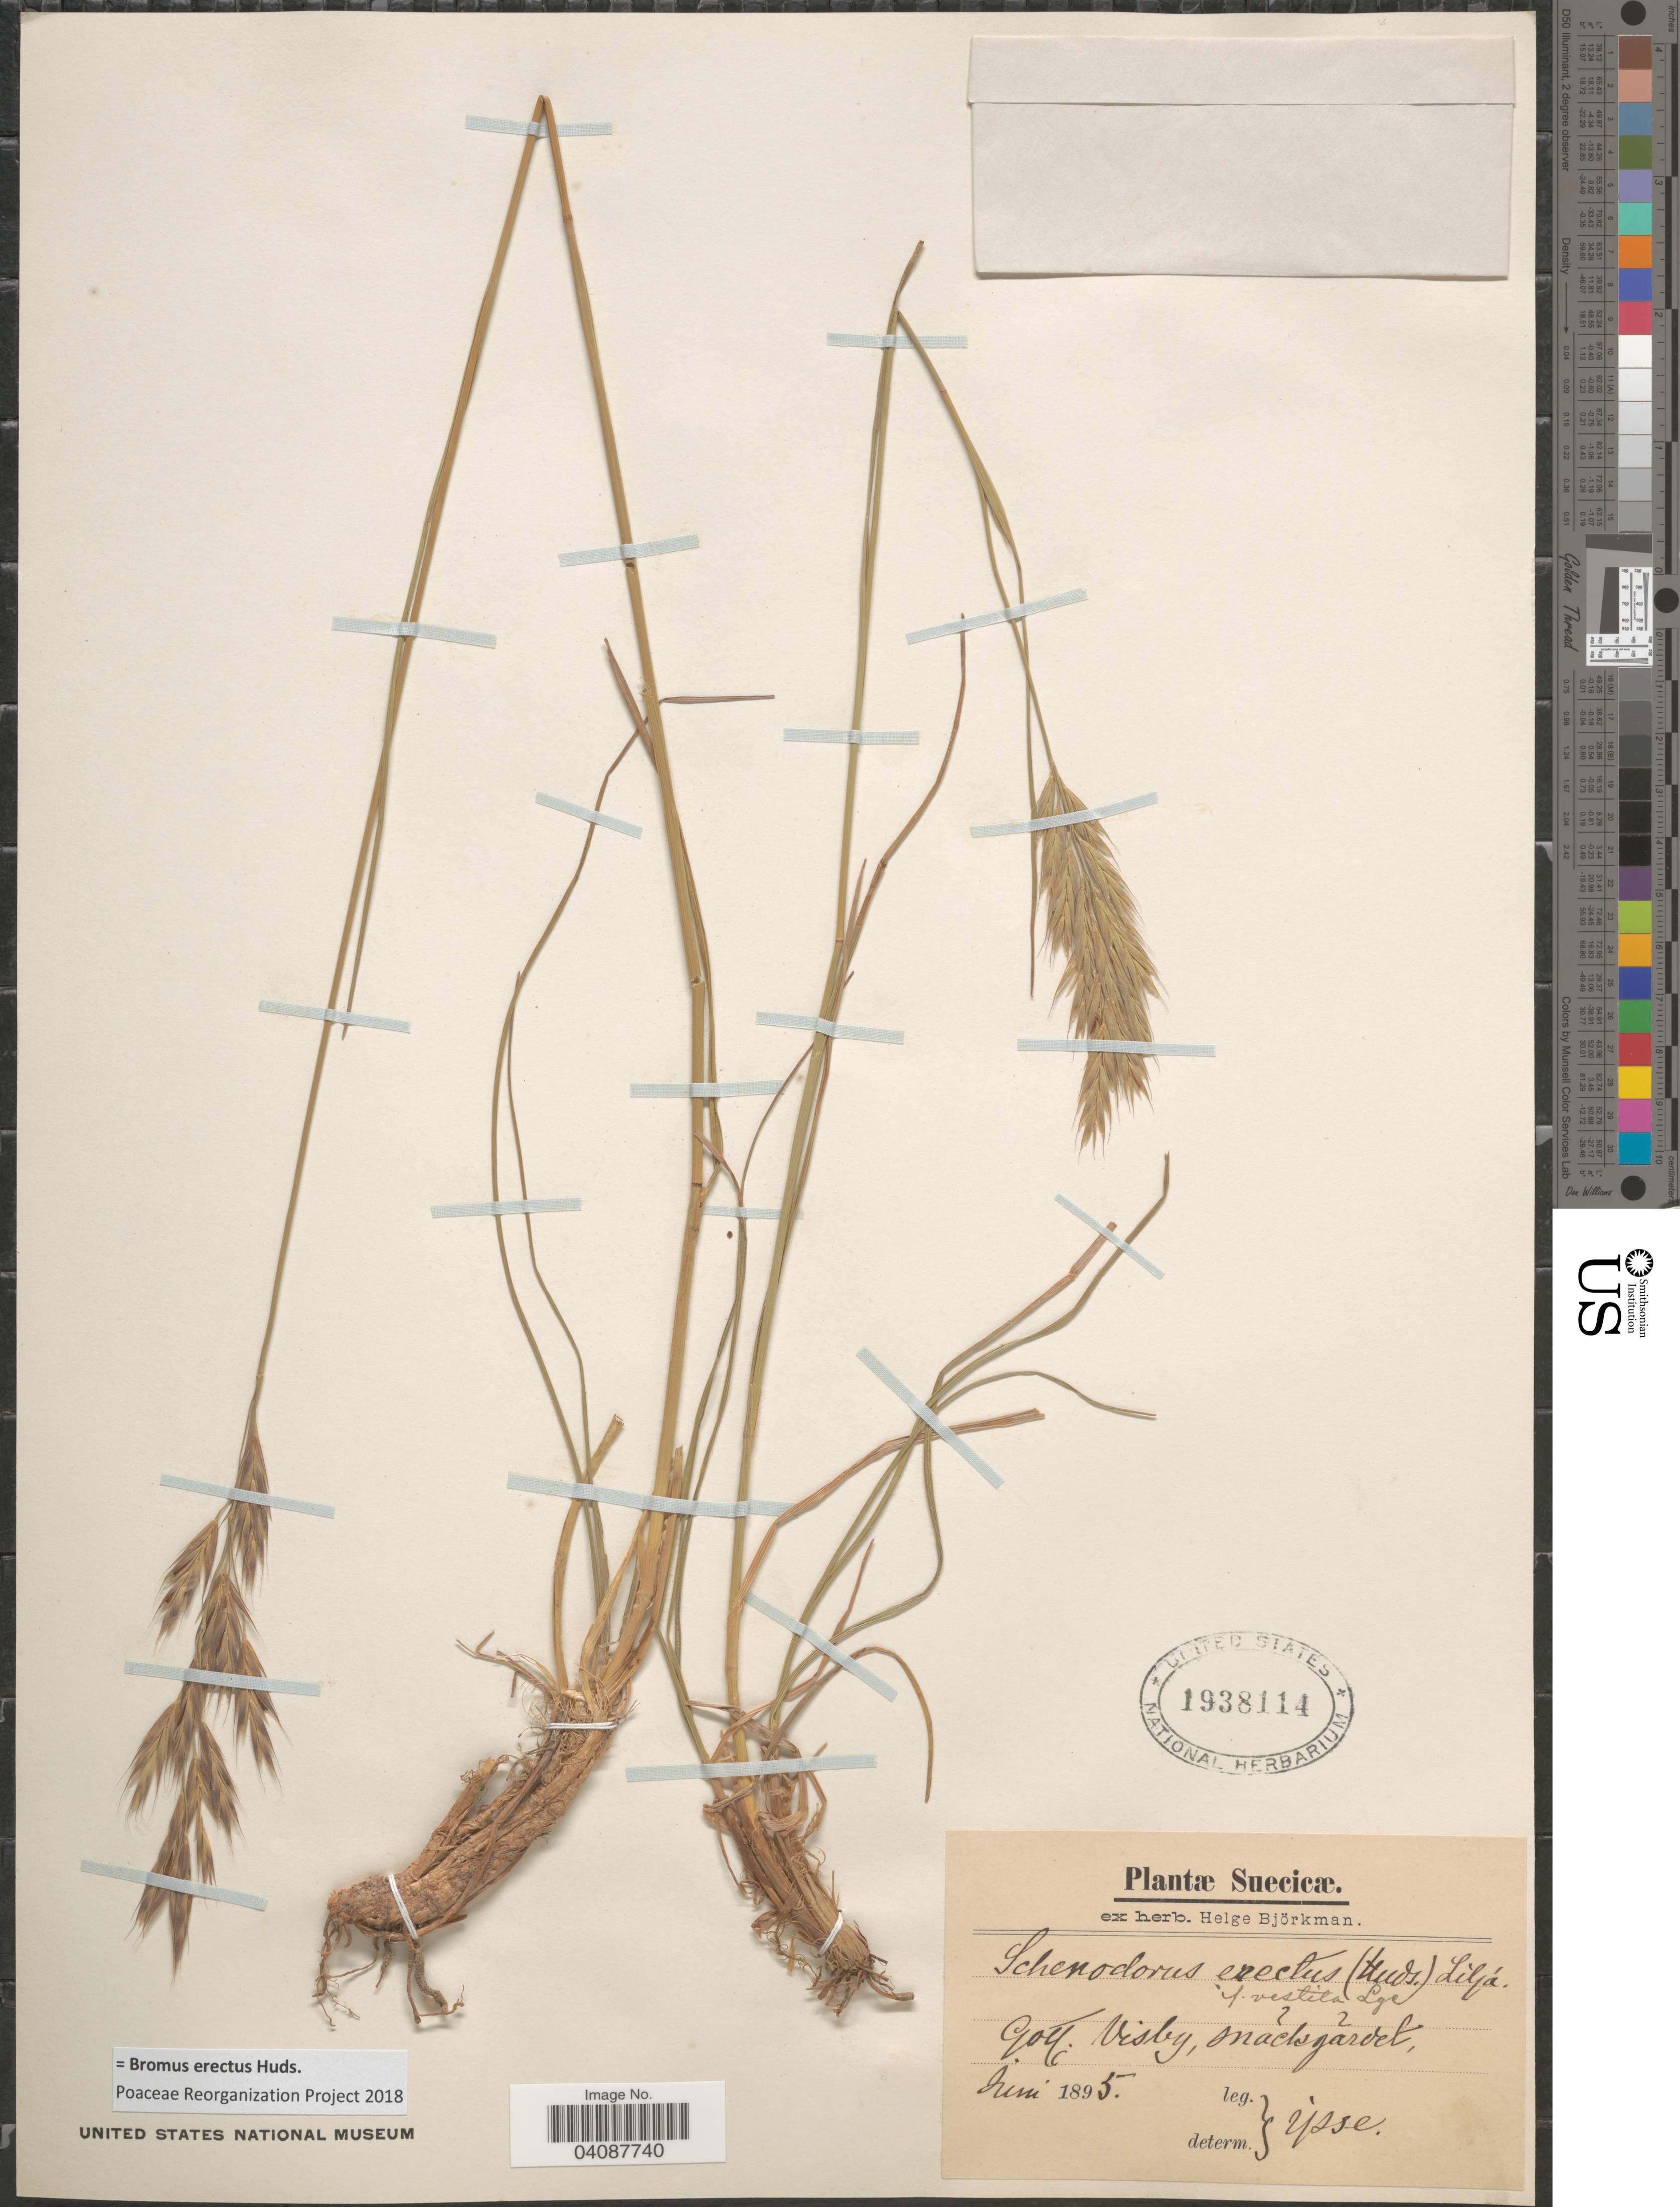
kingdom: Plantae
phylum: Tracheophyta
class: Liliopsida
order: Poales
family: Poaceae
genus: Bromus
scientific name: Bromus erectus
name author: Huds.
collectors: H. Björkman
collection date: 1895-06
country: Sweden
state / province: Gotland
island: Gotland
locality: Suecicæ. Visby, snãcksgãrdet.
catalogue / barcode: US 1938114